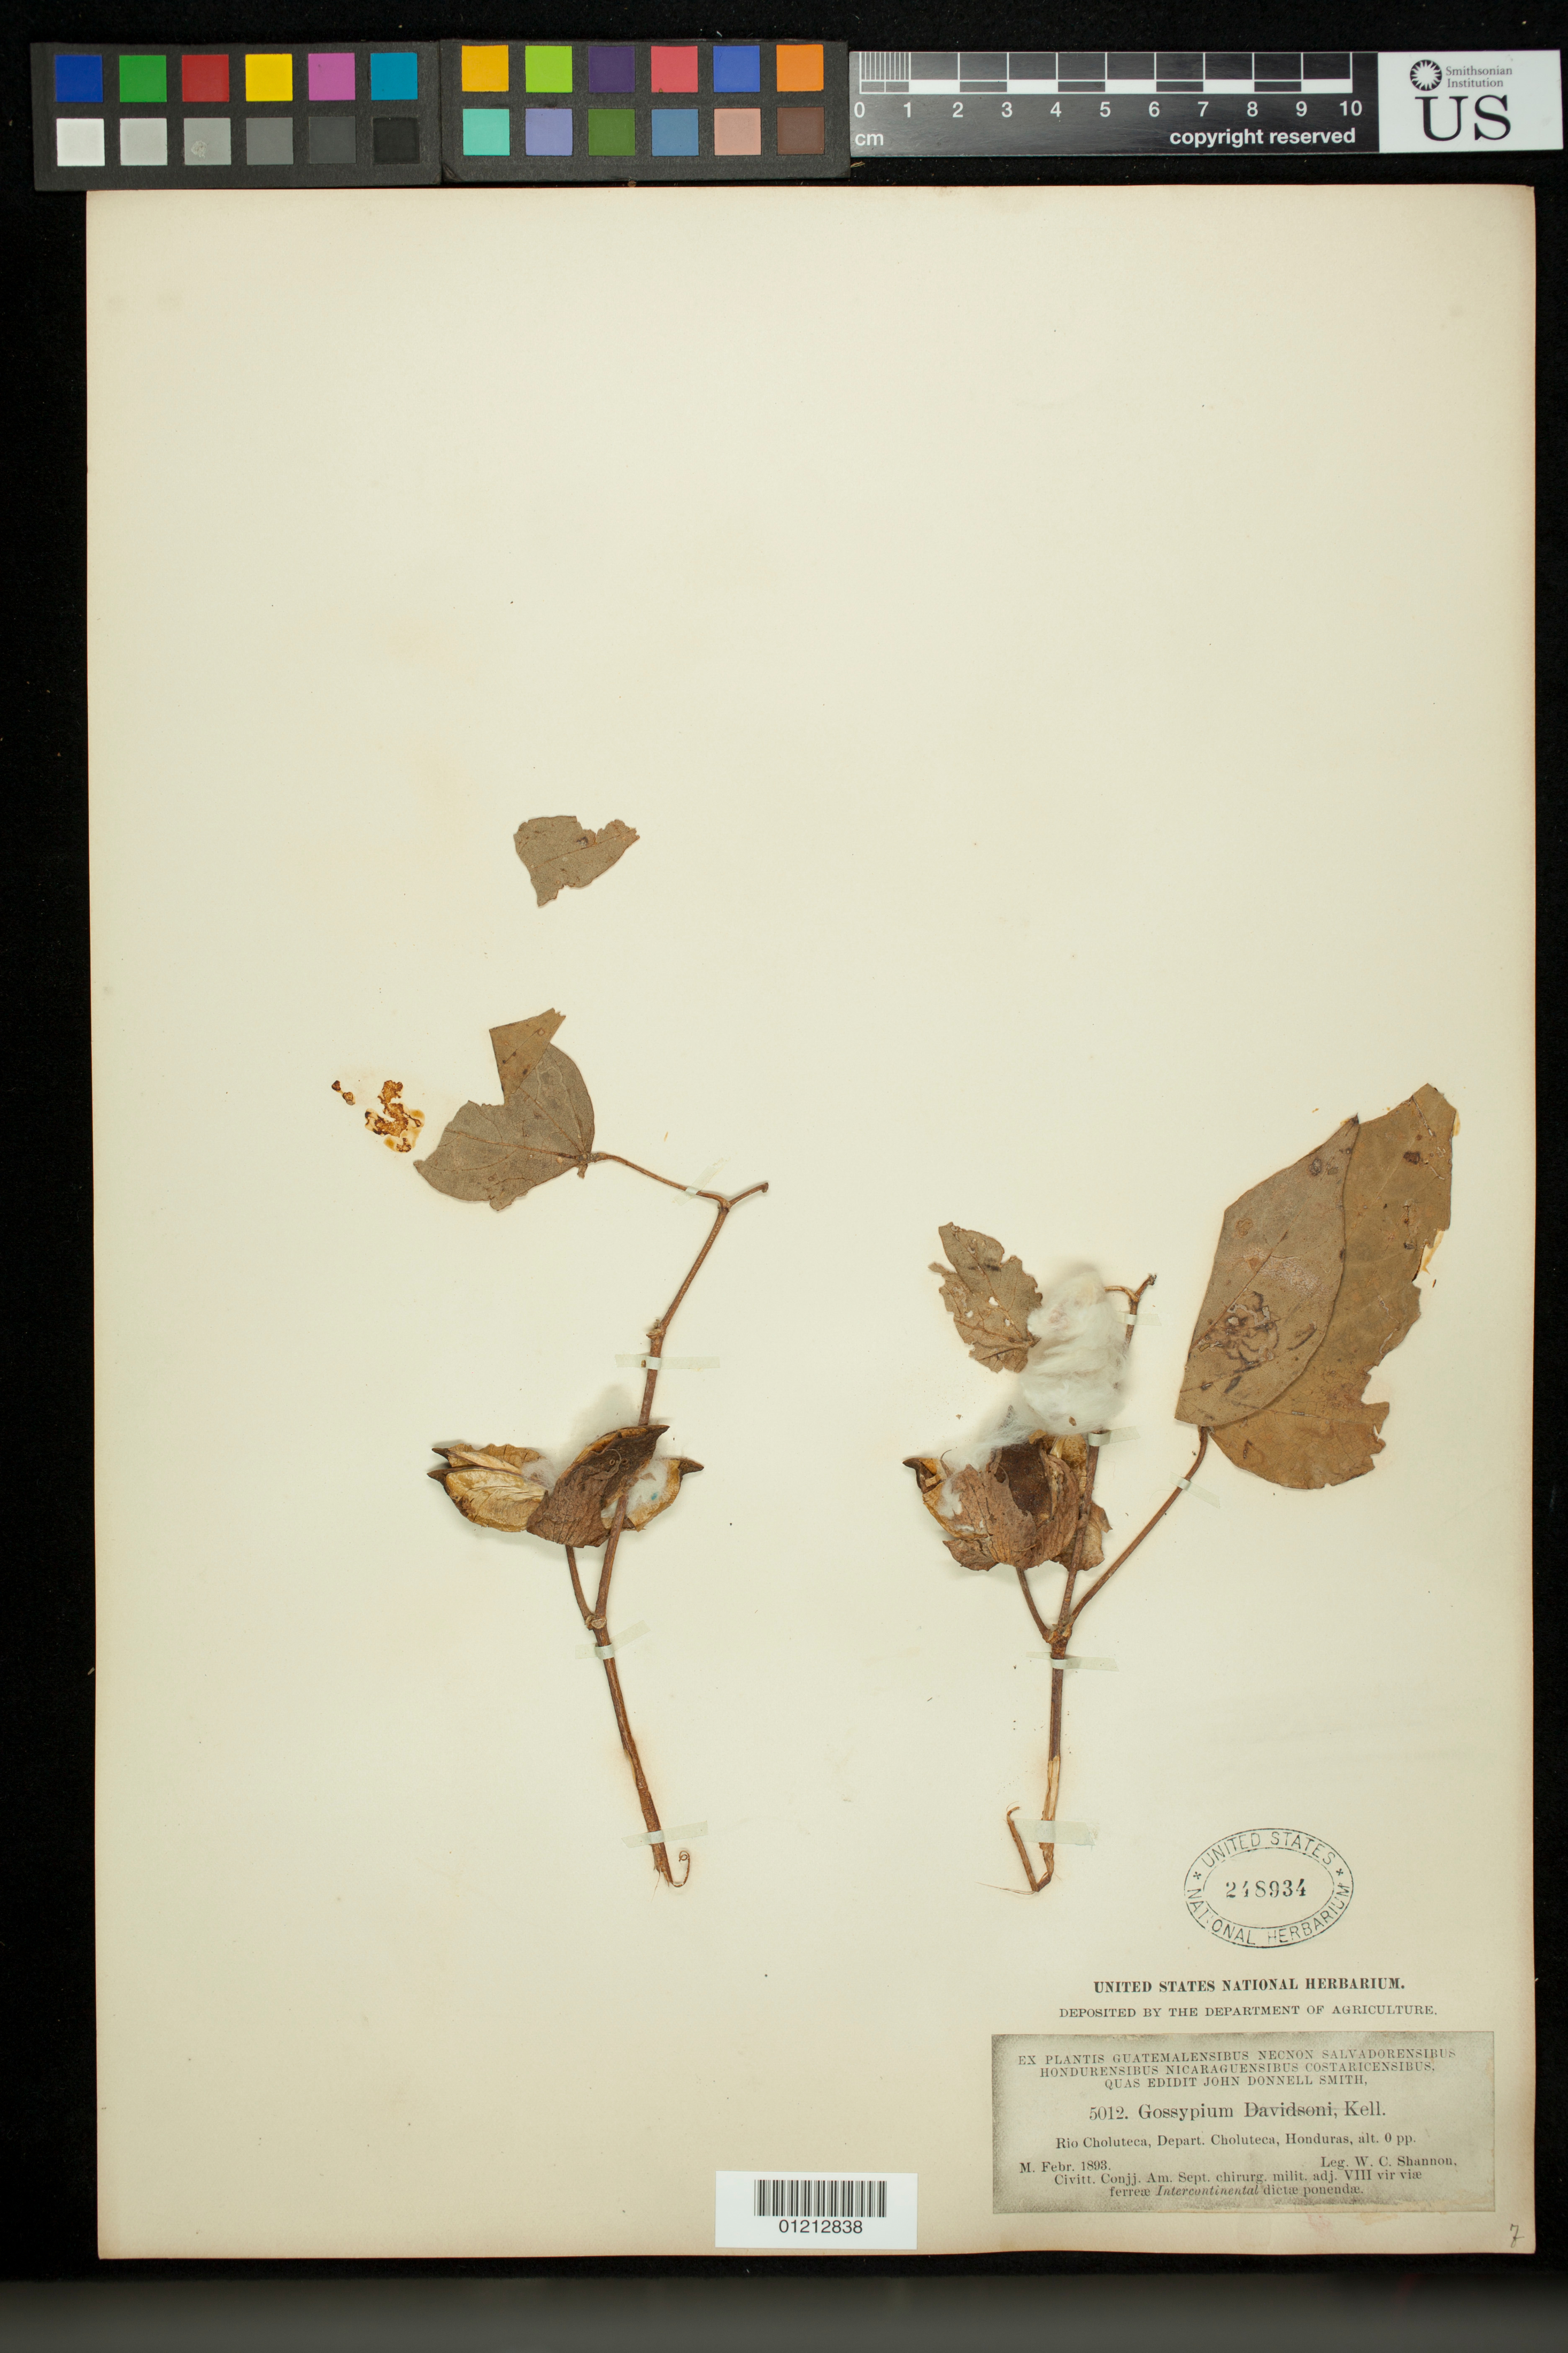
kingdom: Plantae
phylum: Tracheophyta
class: Magnoliopsida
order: Malvales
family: Malvaceae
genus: Gossypium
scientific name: Gossypium hirsutum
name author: L.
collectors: W. C. Shannon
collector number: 5012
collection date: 1893-02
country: Honduras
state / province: Choluteca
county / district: Choluteca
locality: Rio Choluteca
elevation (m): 0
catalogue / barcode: US 248934